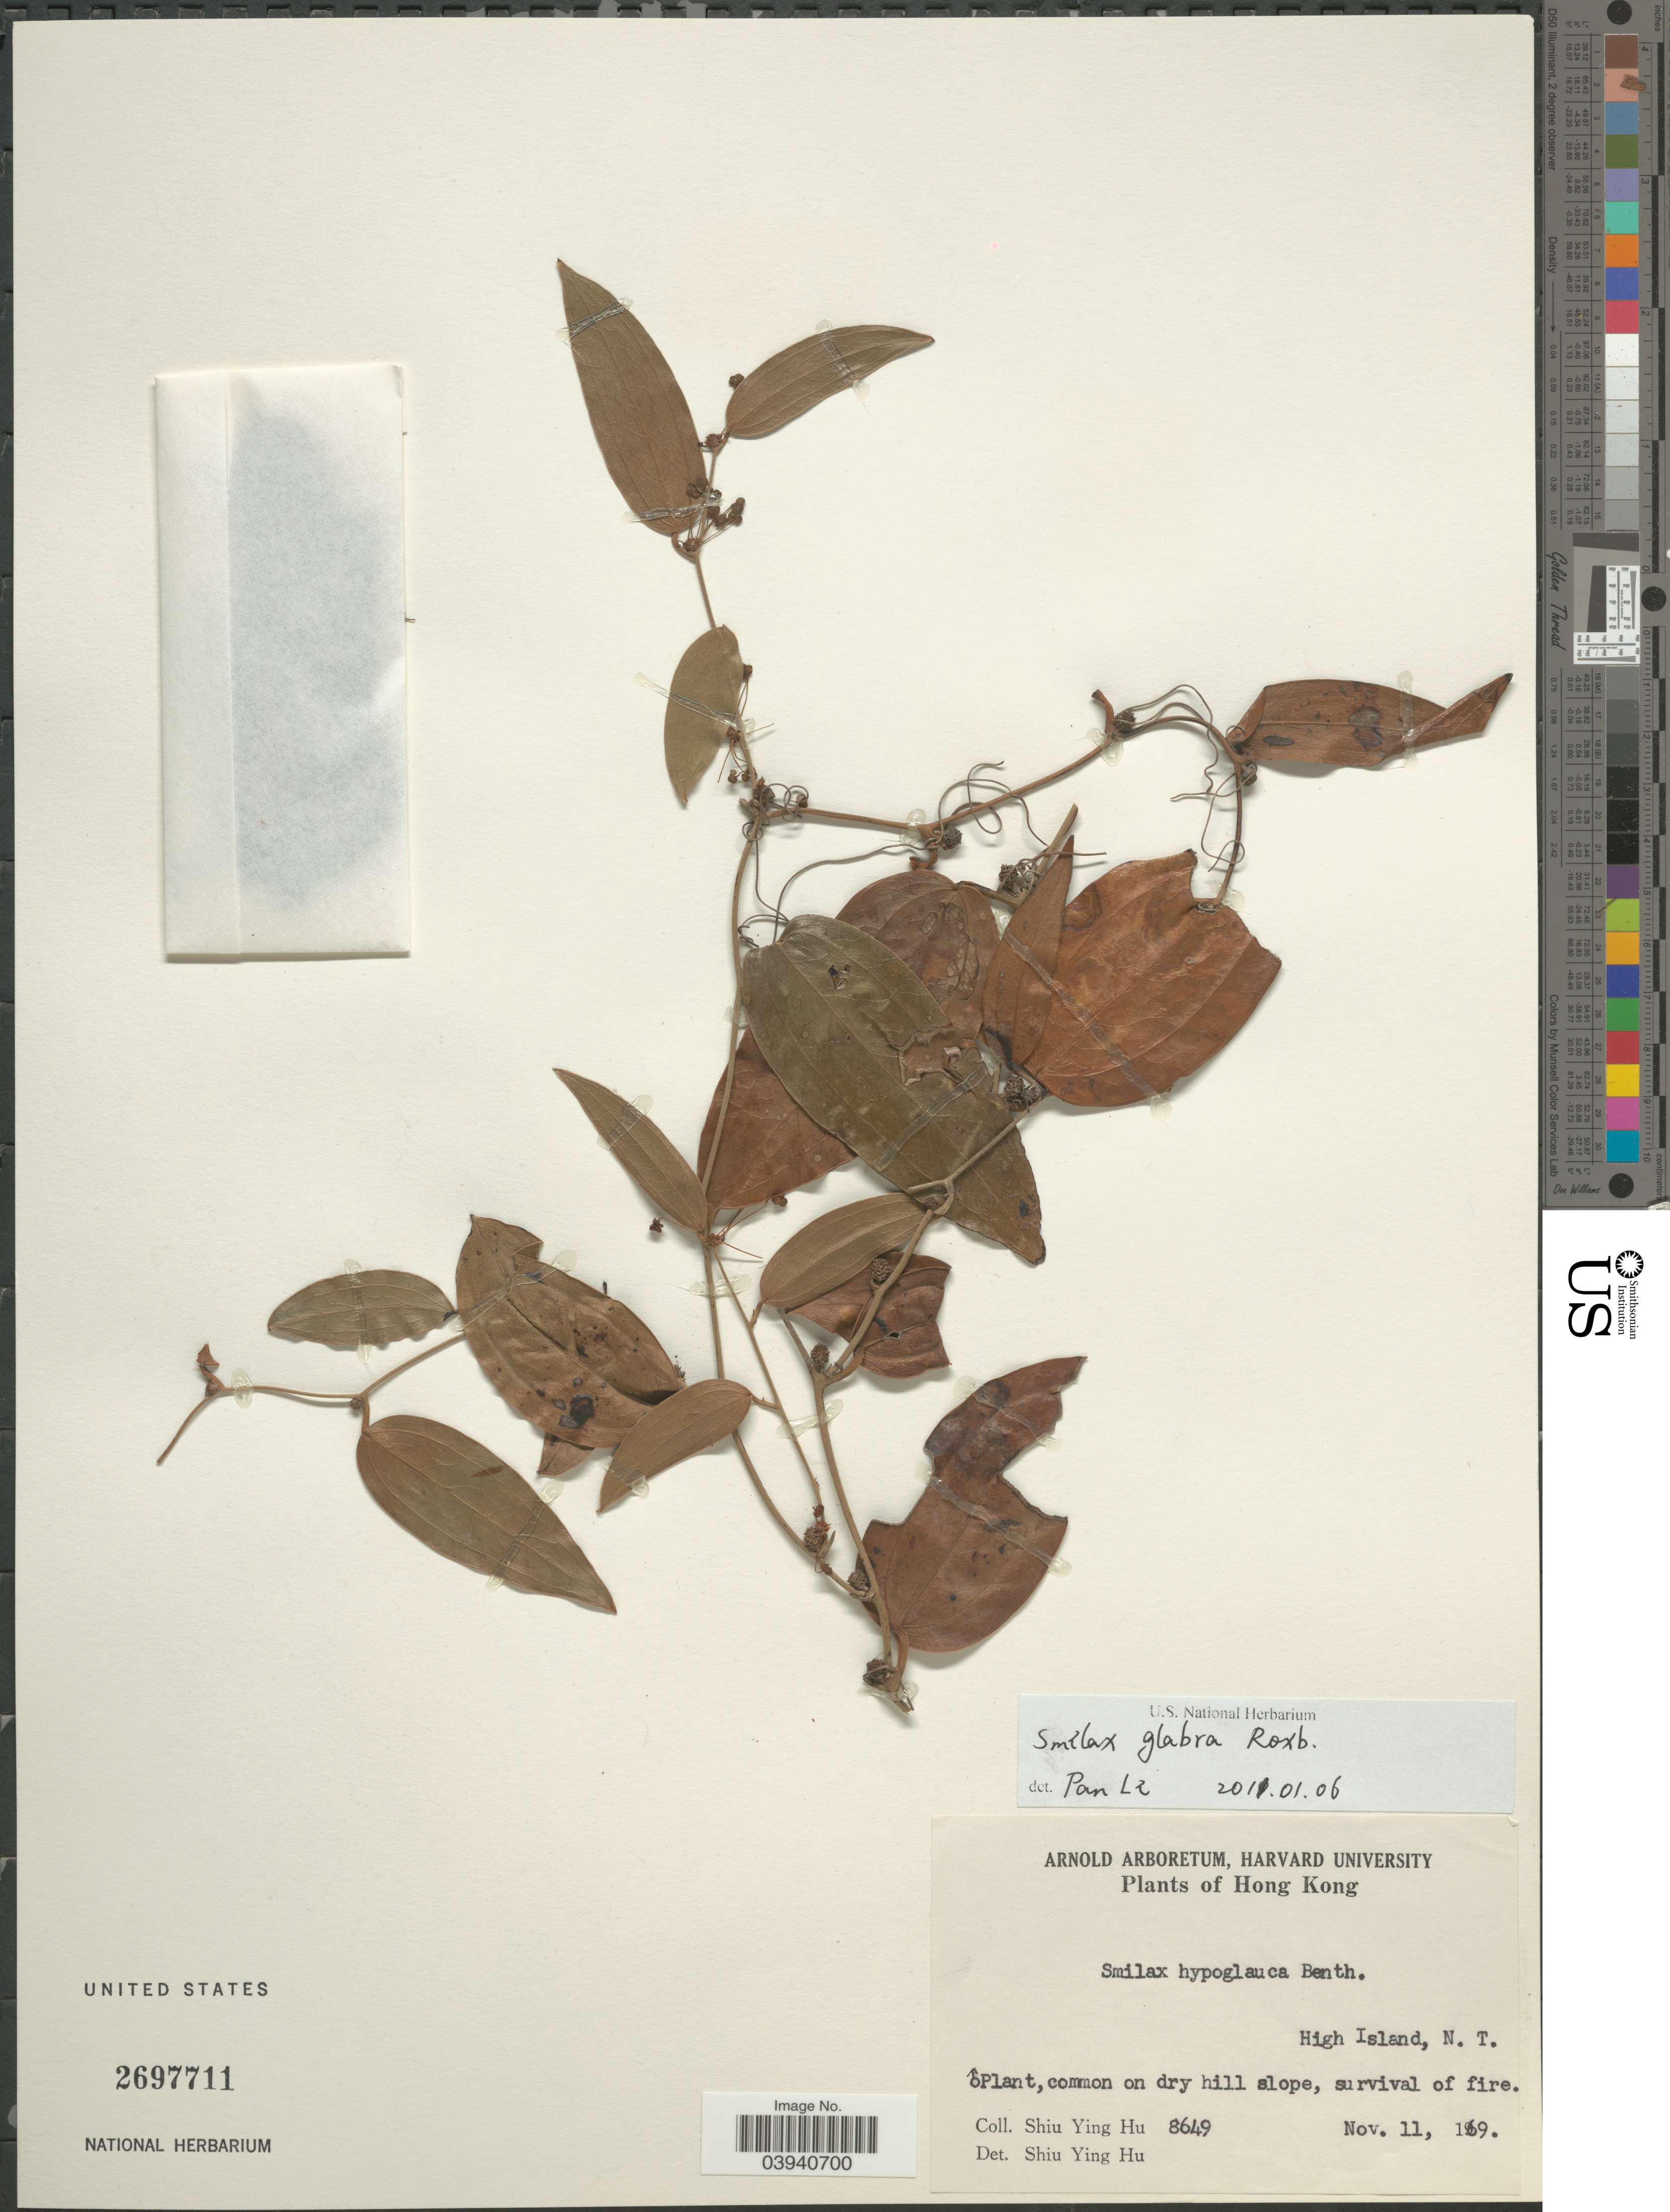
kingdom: Plantae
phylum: Tracheophyta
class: Liliopsida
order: Liliales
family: Smilacaceae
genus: Smilax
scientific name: Smilax glabra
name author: Roxb.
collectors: S. Y. Hu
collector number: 8649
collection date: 1969-11-11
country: China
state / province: Hong Kong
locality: High Island, N. T.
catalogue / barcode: US 2697711